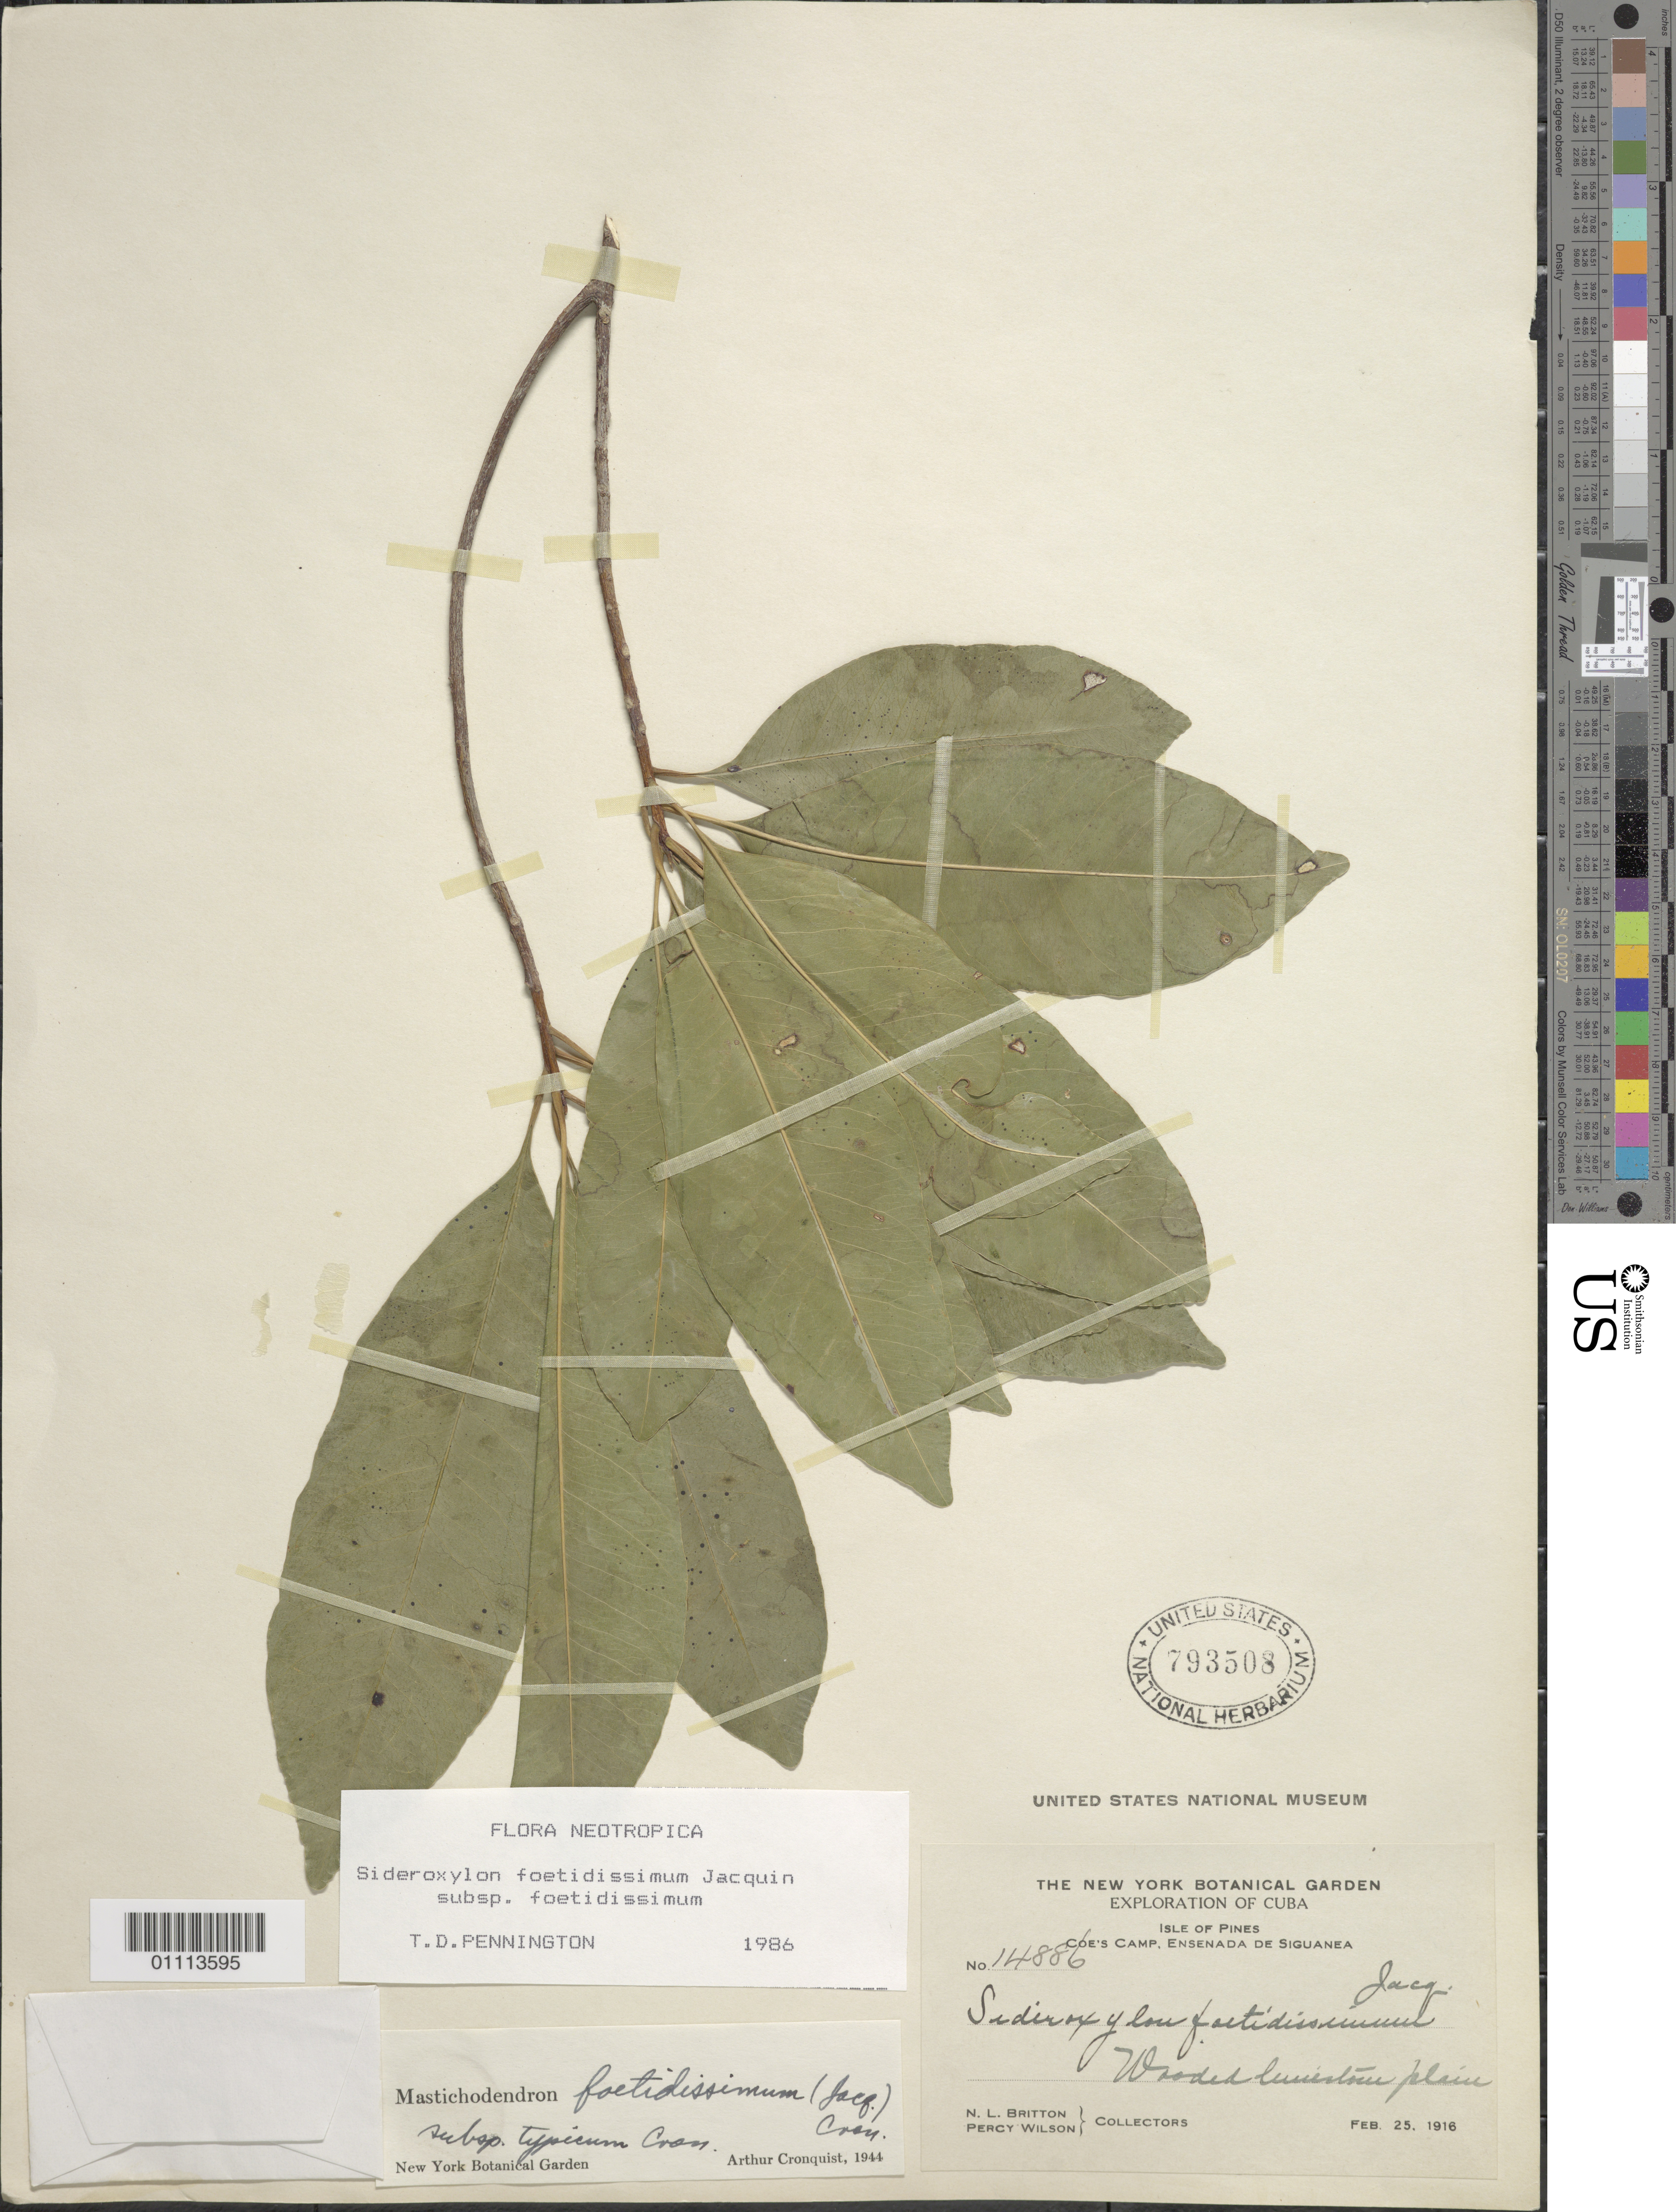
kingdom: Plantae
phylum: Tracheophyta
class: Magnoliopsida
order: Ericales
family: Sapotaceae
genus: Sideroxylon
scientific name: Sideroxylon foetidissimum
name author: Jacq.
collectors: N. Britton & P. Wilson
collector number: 14886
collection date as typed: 25 Feb 1916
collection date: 1916-02-25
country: Cuba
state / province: Isla de La Juventud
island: Isla de la Juventud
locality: Coe's Camp, Ensenada de Siguanea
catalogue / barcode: US 793508